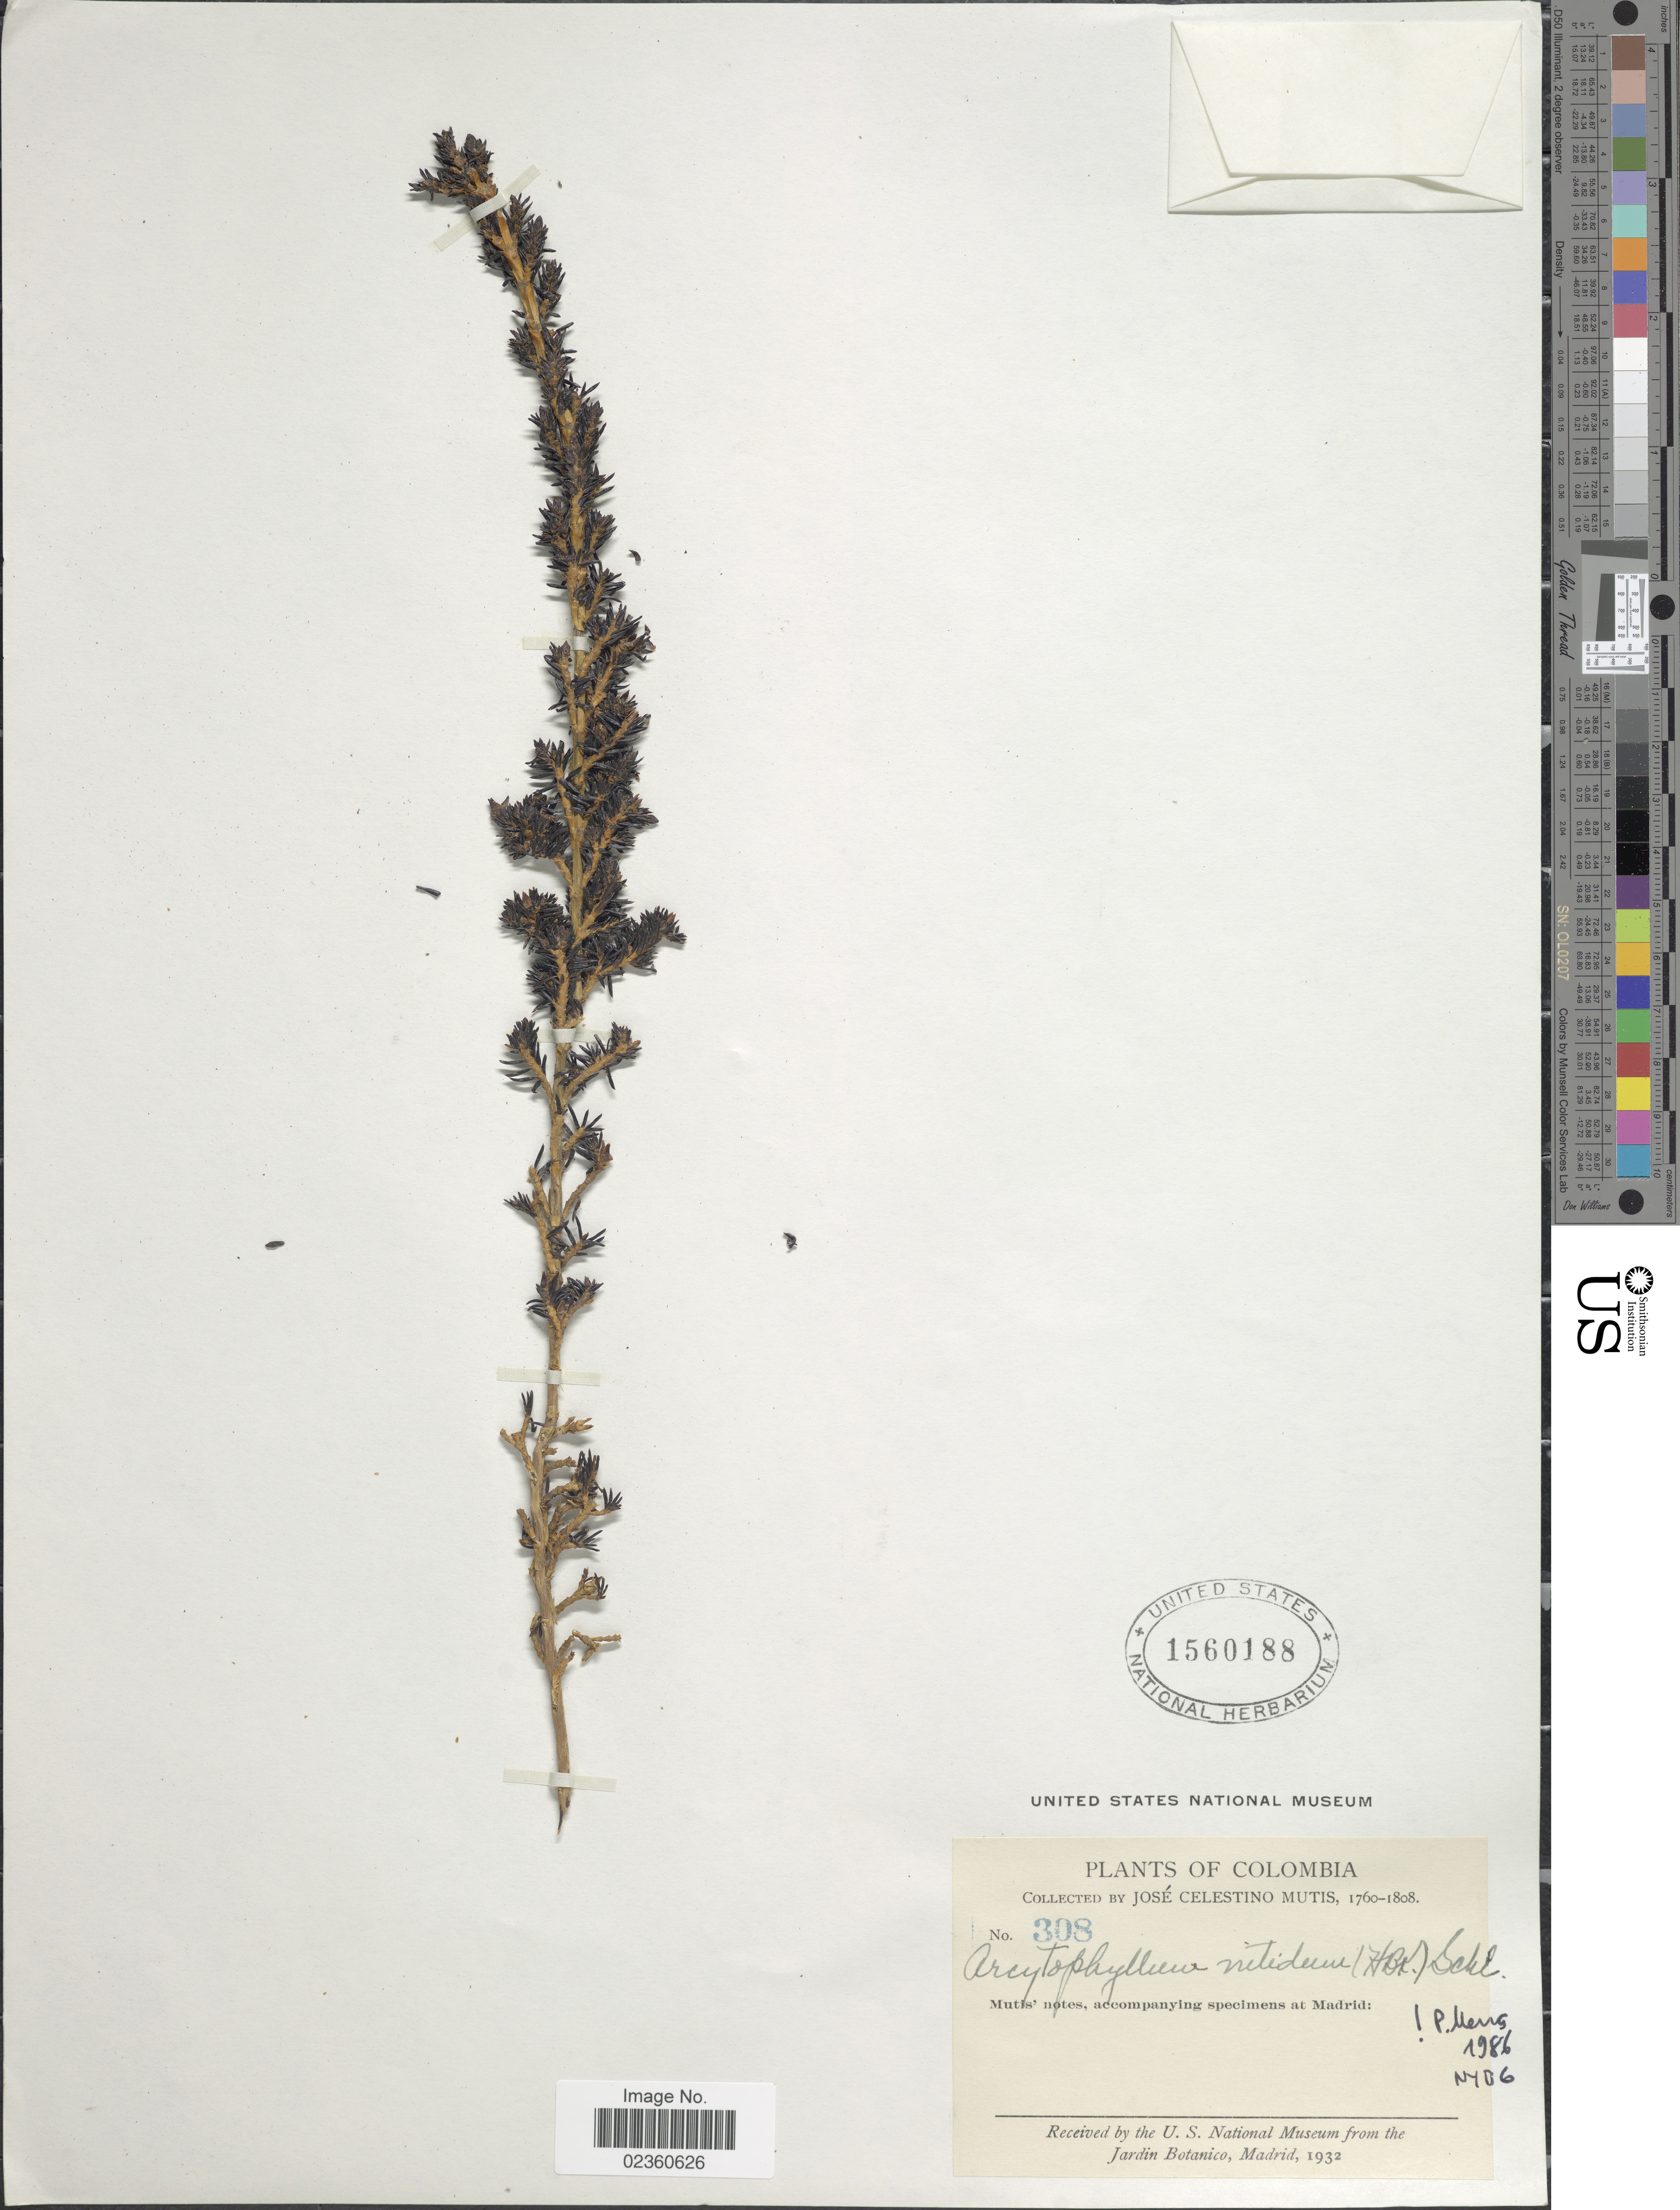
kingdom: Plantae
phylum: Tracheophyta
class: Magnoliopsida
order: Gentianales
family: Rubiaceae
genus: Arcytophyllum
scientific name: Arcytophyllum nitidum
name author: (Kunth) Schltdl.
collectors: J. C. B. Mutis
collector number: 308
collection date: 1760/1808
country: Colombia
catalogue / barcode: US 1560188